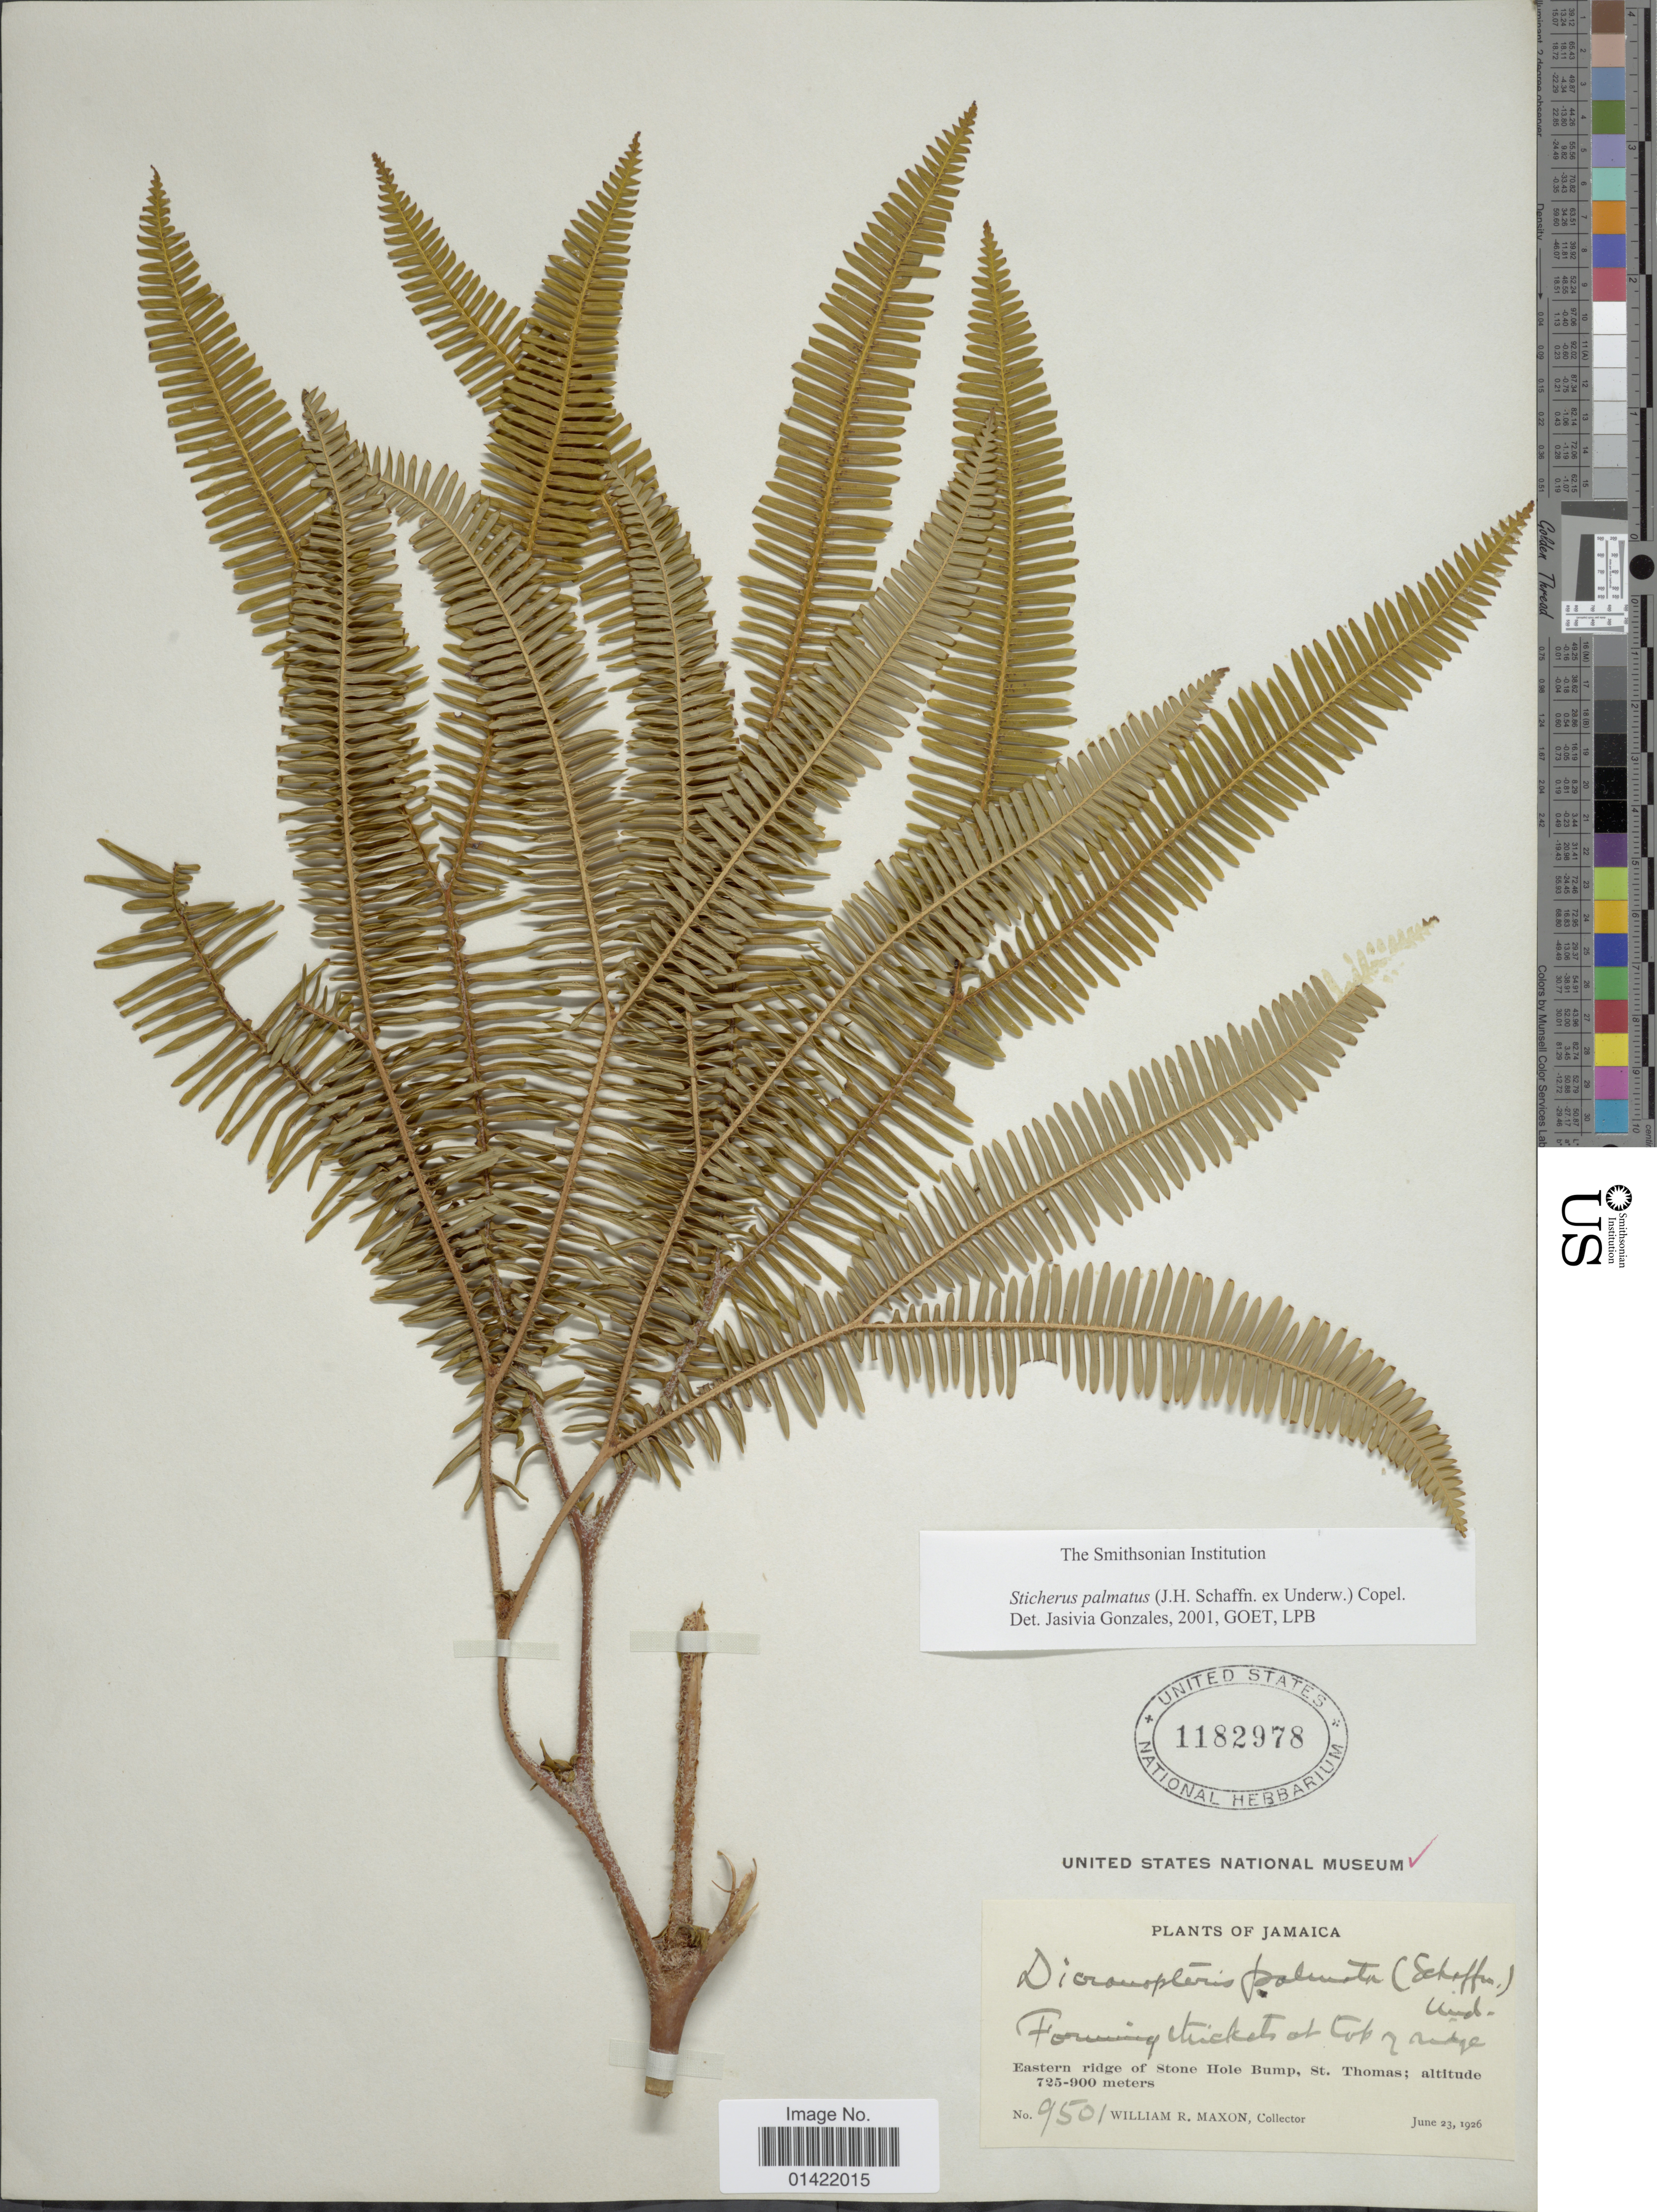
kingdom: Plantae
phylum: Tracheophyta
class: Polypodiopsida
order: Gleicheniales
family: Gleicheniaceae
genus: Sticherus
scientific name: Sticherus furcatus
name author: (L.) Ching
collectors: W. R. Maxon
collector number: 9501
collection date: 1926-06-23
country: Jamaica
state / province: Saint Thomas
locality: Easterb ridge of Stone Hole Bump, St. Thomas.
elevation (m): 725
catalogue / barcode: US 1182978